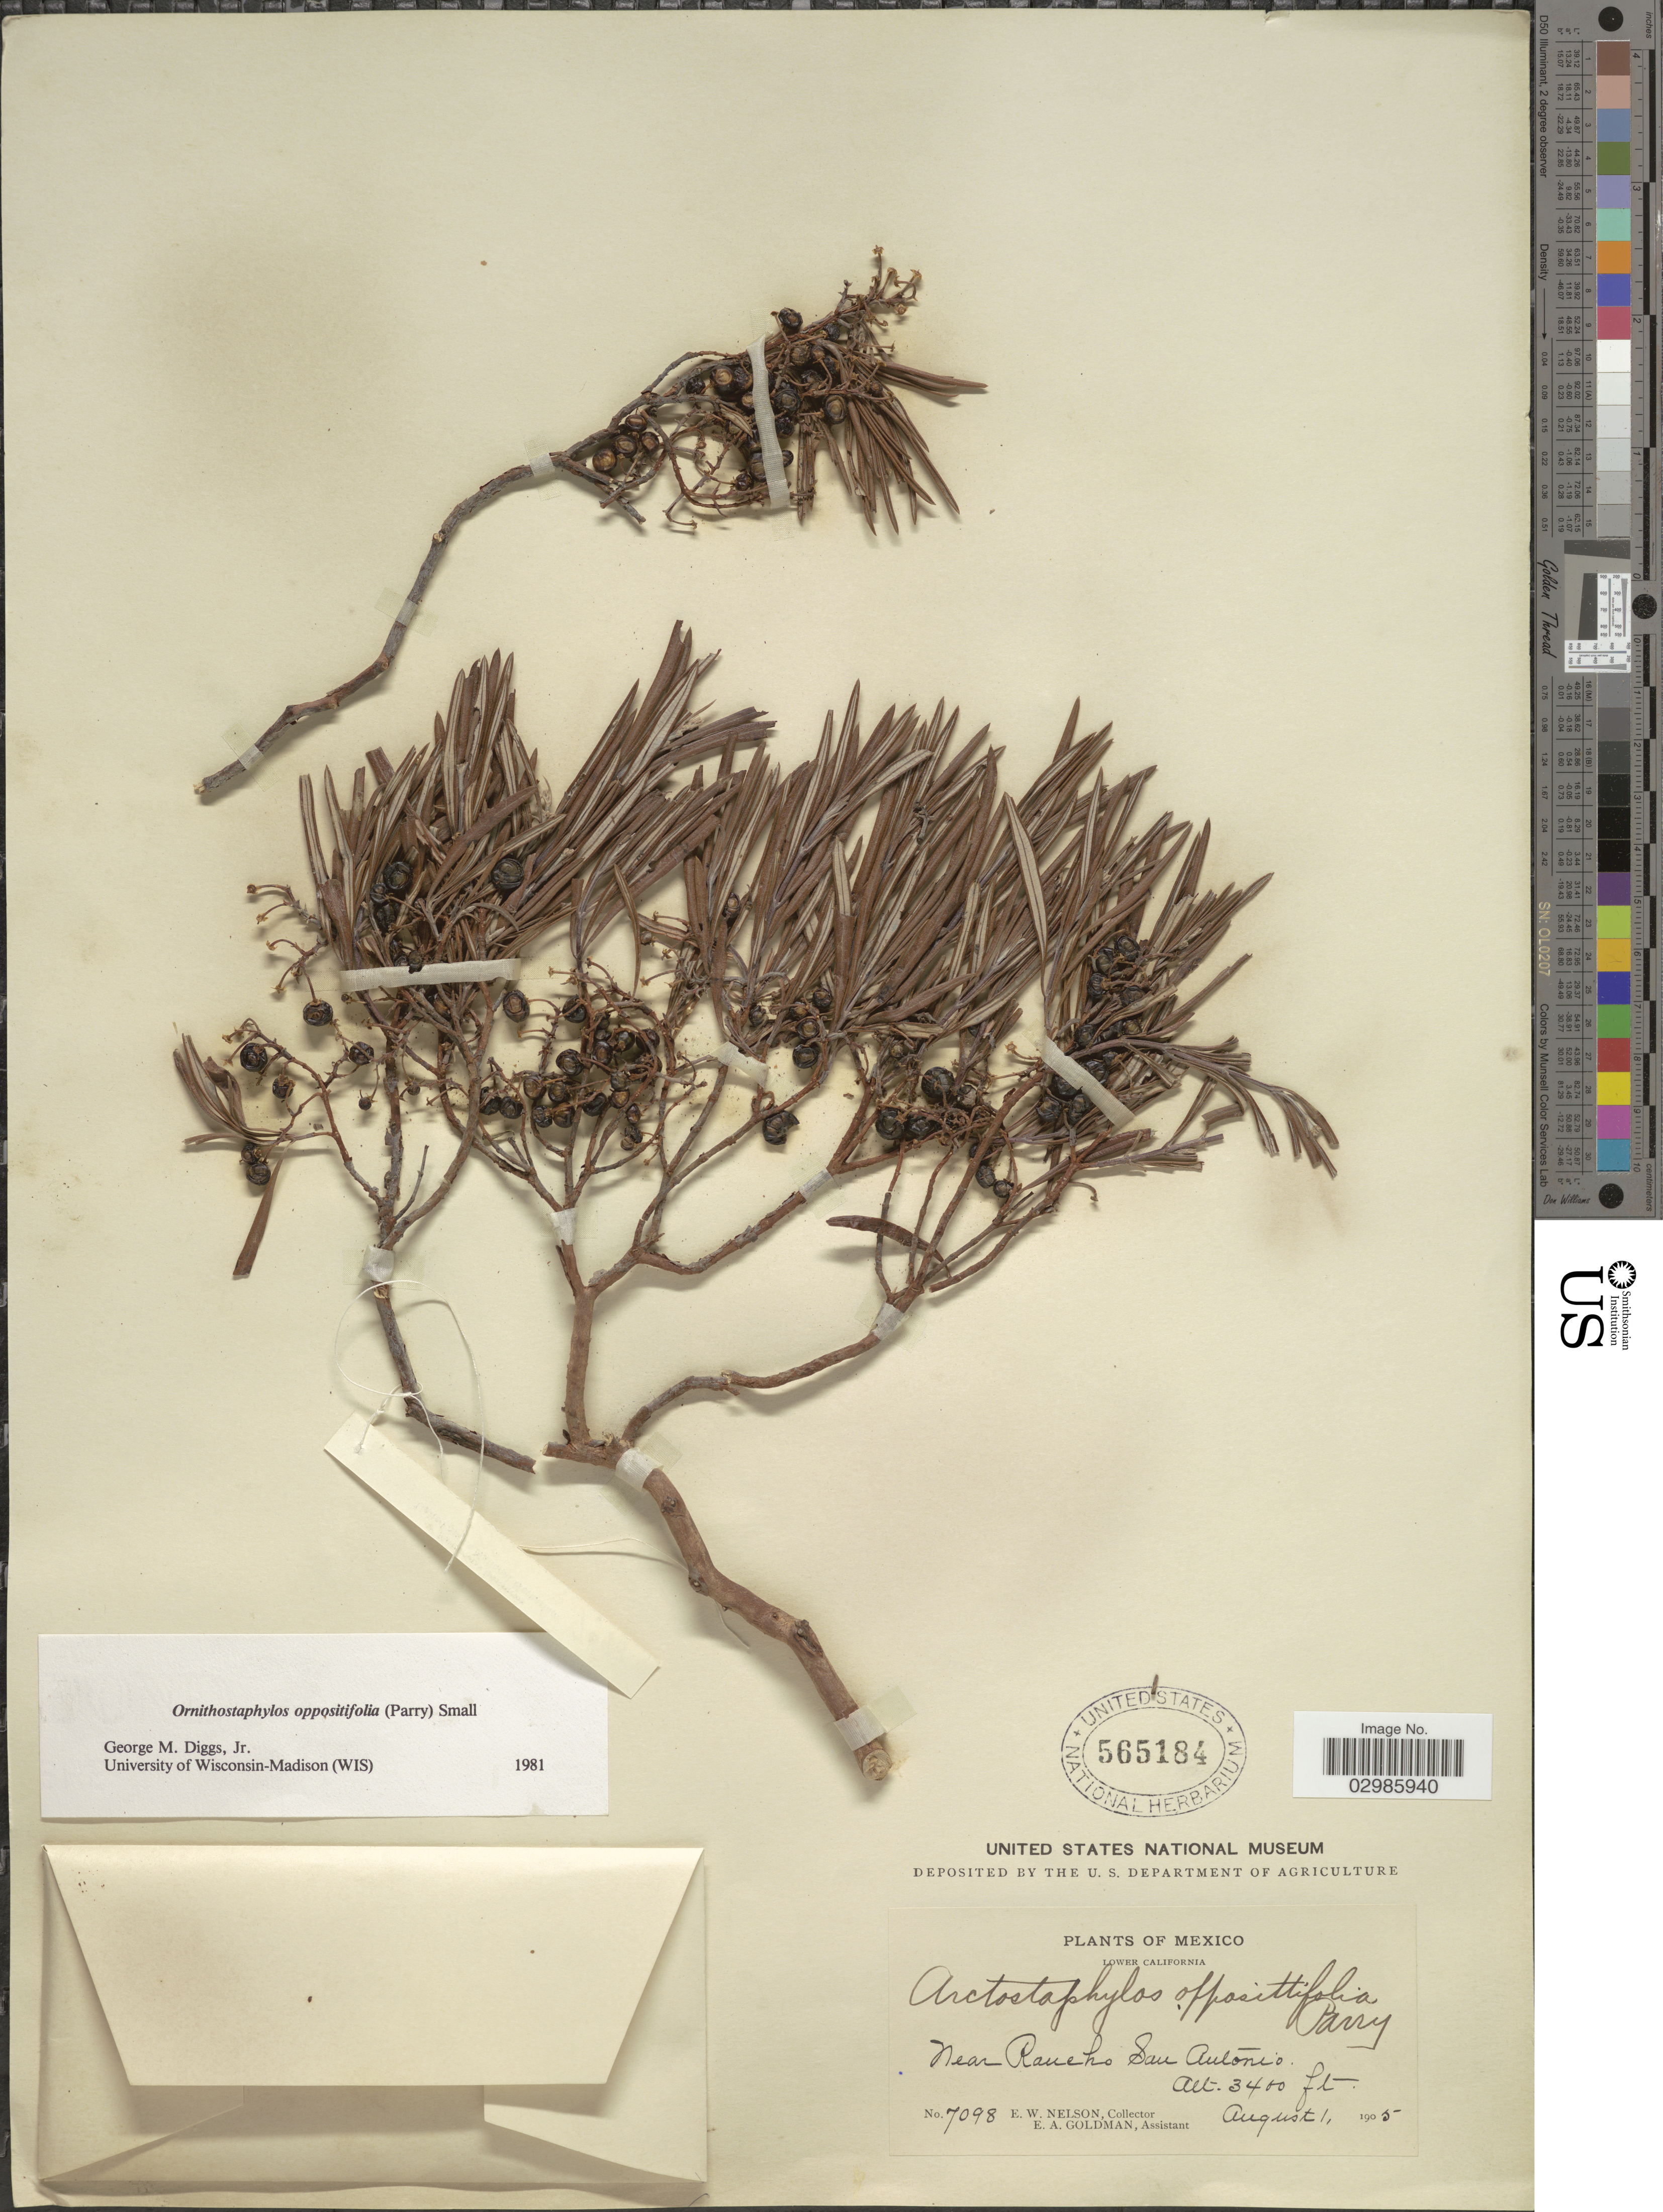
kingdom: Plantae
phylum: Tracheophyta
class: Magnoliopsida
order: Ericales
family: Ericaceae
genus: Ornithostaphylos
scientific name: Ornithostaphylos oppositifolia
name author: (Parry) Small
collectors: E. W. Nelson & E. A. Goldman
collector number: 7098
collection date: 1905-08-01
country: Mexico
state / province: Baja California Sur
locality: Lower California. Near Rancho San Antonio.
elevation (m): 1036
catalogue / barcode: US 565184